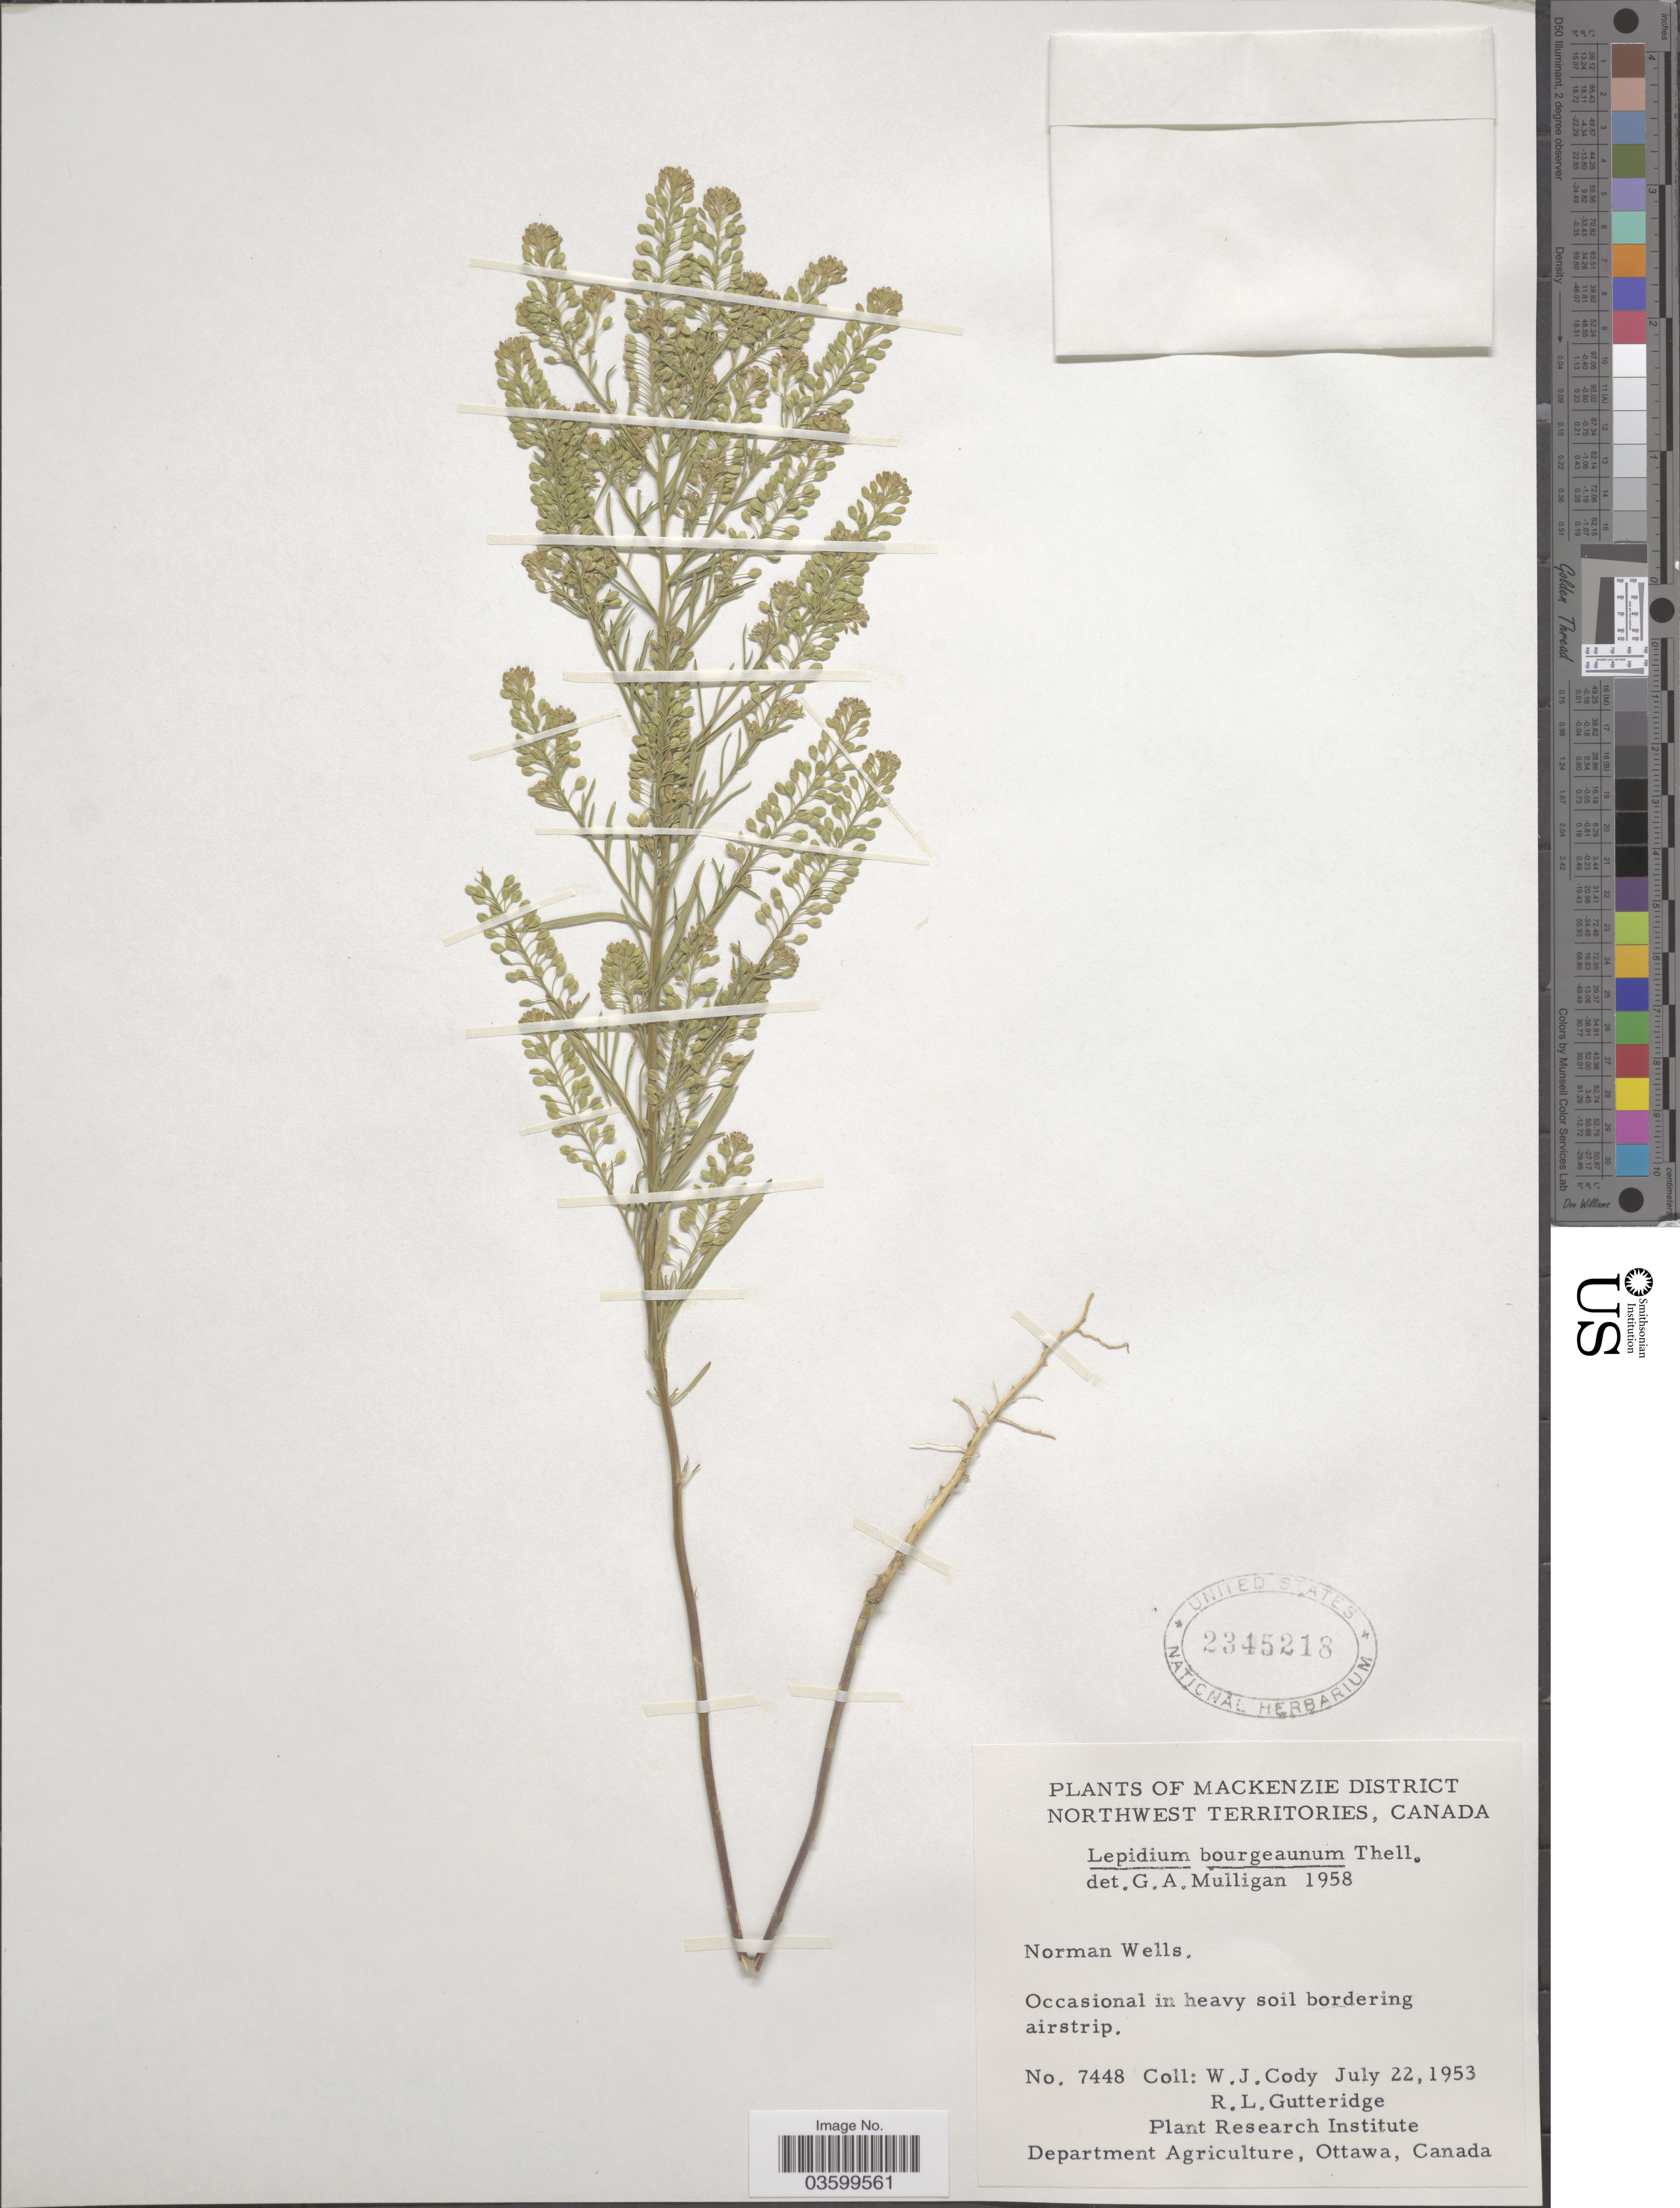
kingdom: Plantae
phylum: Tracheophyta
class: Magnoliopsida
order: Brassicales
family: Brassicaceae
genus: Lepidium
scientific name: Lepidium ramosissimum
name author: A. Nelson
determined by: Al-Shehbaz, I. A., (MO), Missouri Botanical Garden (UNITED STATES)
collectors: W. Cody & R. Gutteridge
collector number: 7448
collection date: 1953-07-22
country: Canada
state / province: Northwest Territories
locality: Mackenzie District. Norman Wells.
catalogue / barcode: US 2345218